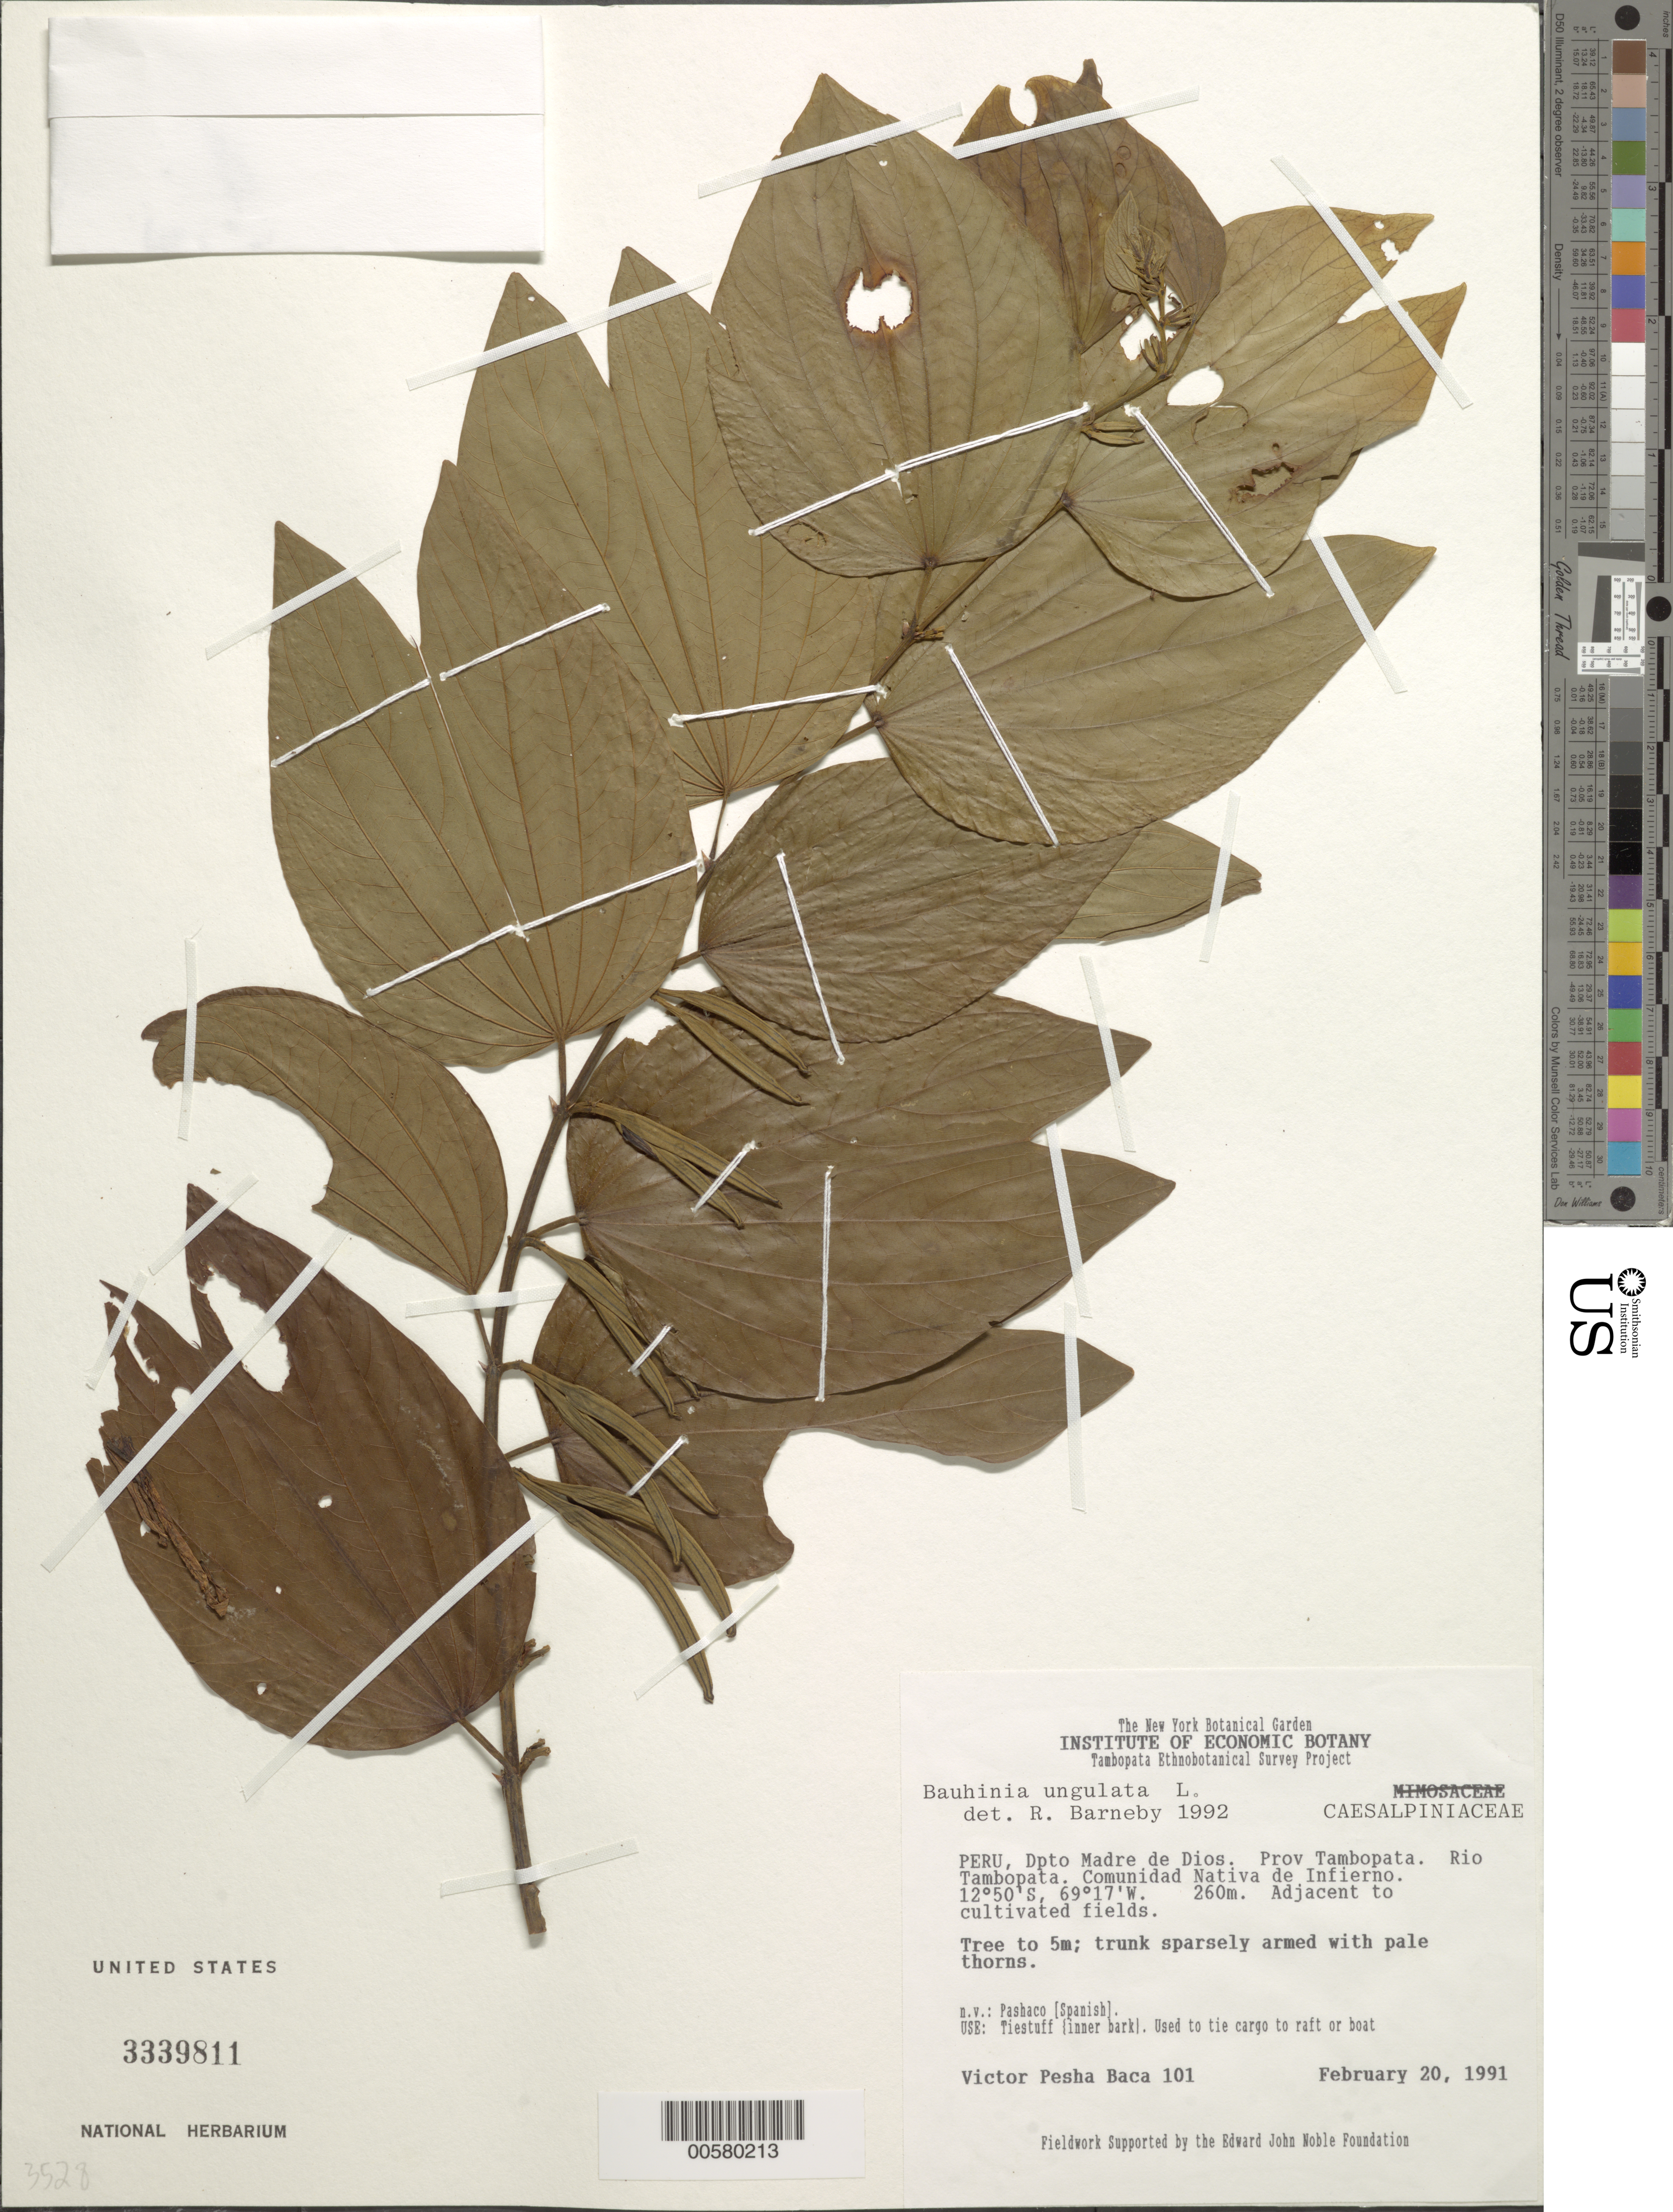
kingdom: Plantae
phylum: Tracheophyta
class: Magnoliopsida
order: Fabales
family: Fabaceae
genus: Bauhinia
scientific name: Bauhinia ungulata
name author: L.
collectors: V. Baca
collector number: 101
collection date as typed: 20 Feb 1991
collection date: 1991-02-20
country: Peru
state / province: Madre de Dios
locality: Tambopata, rio tambopata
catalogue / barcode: US 3339811